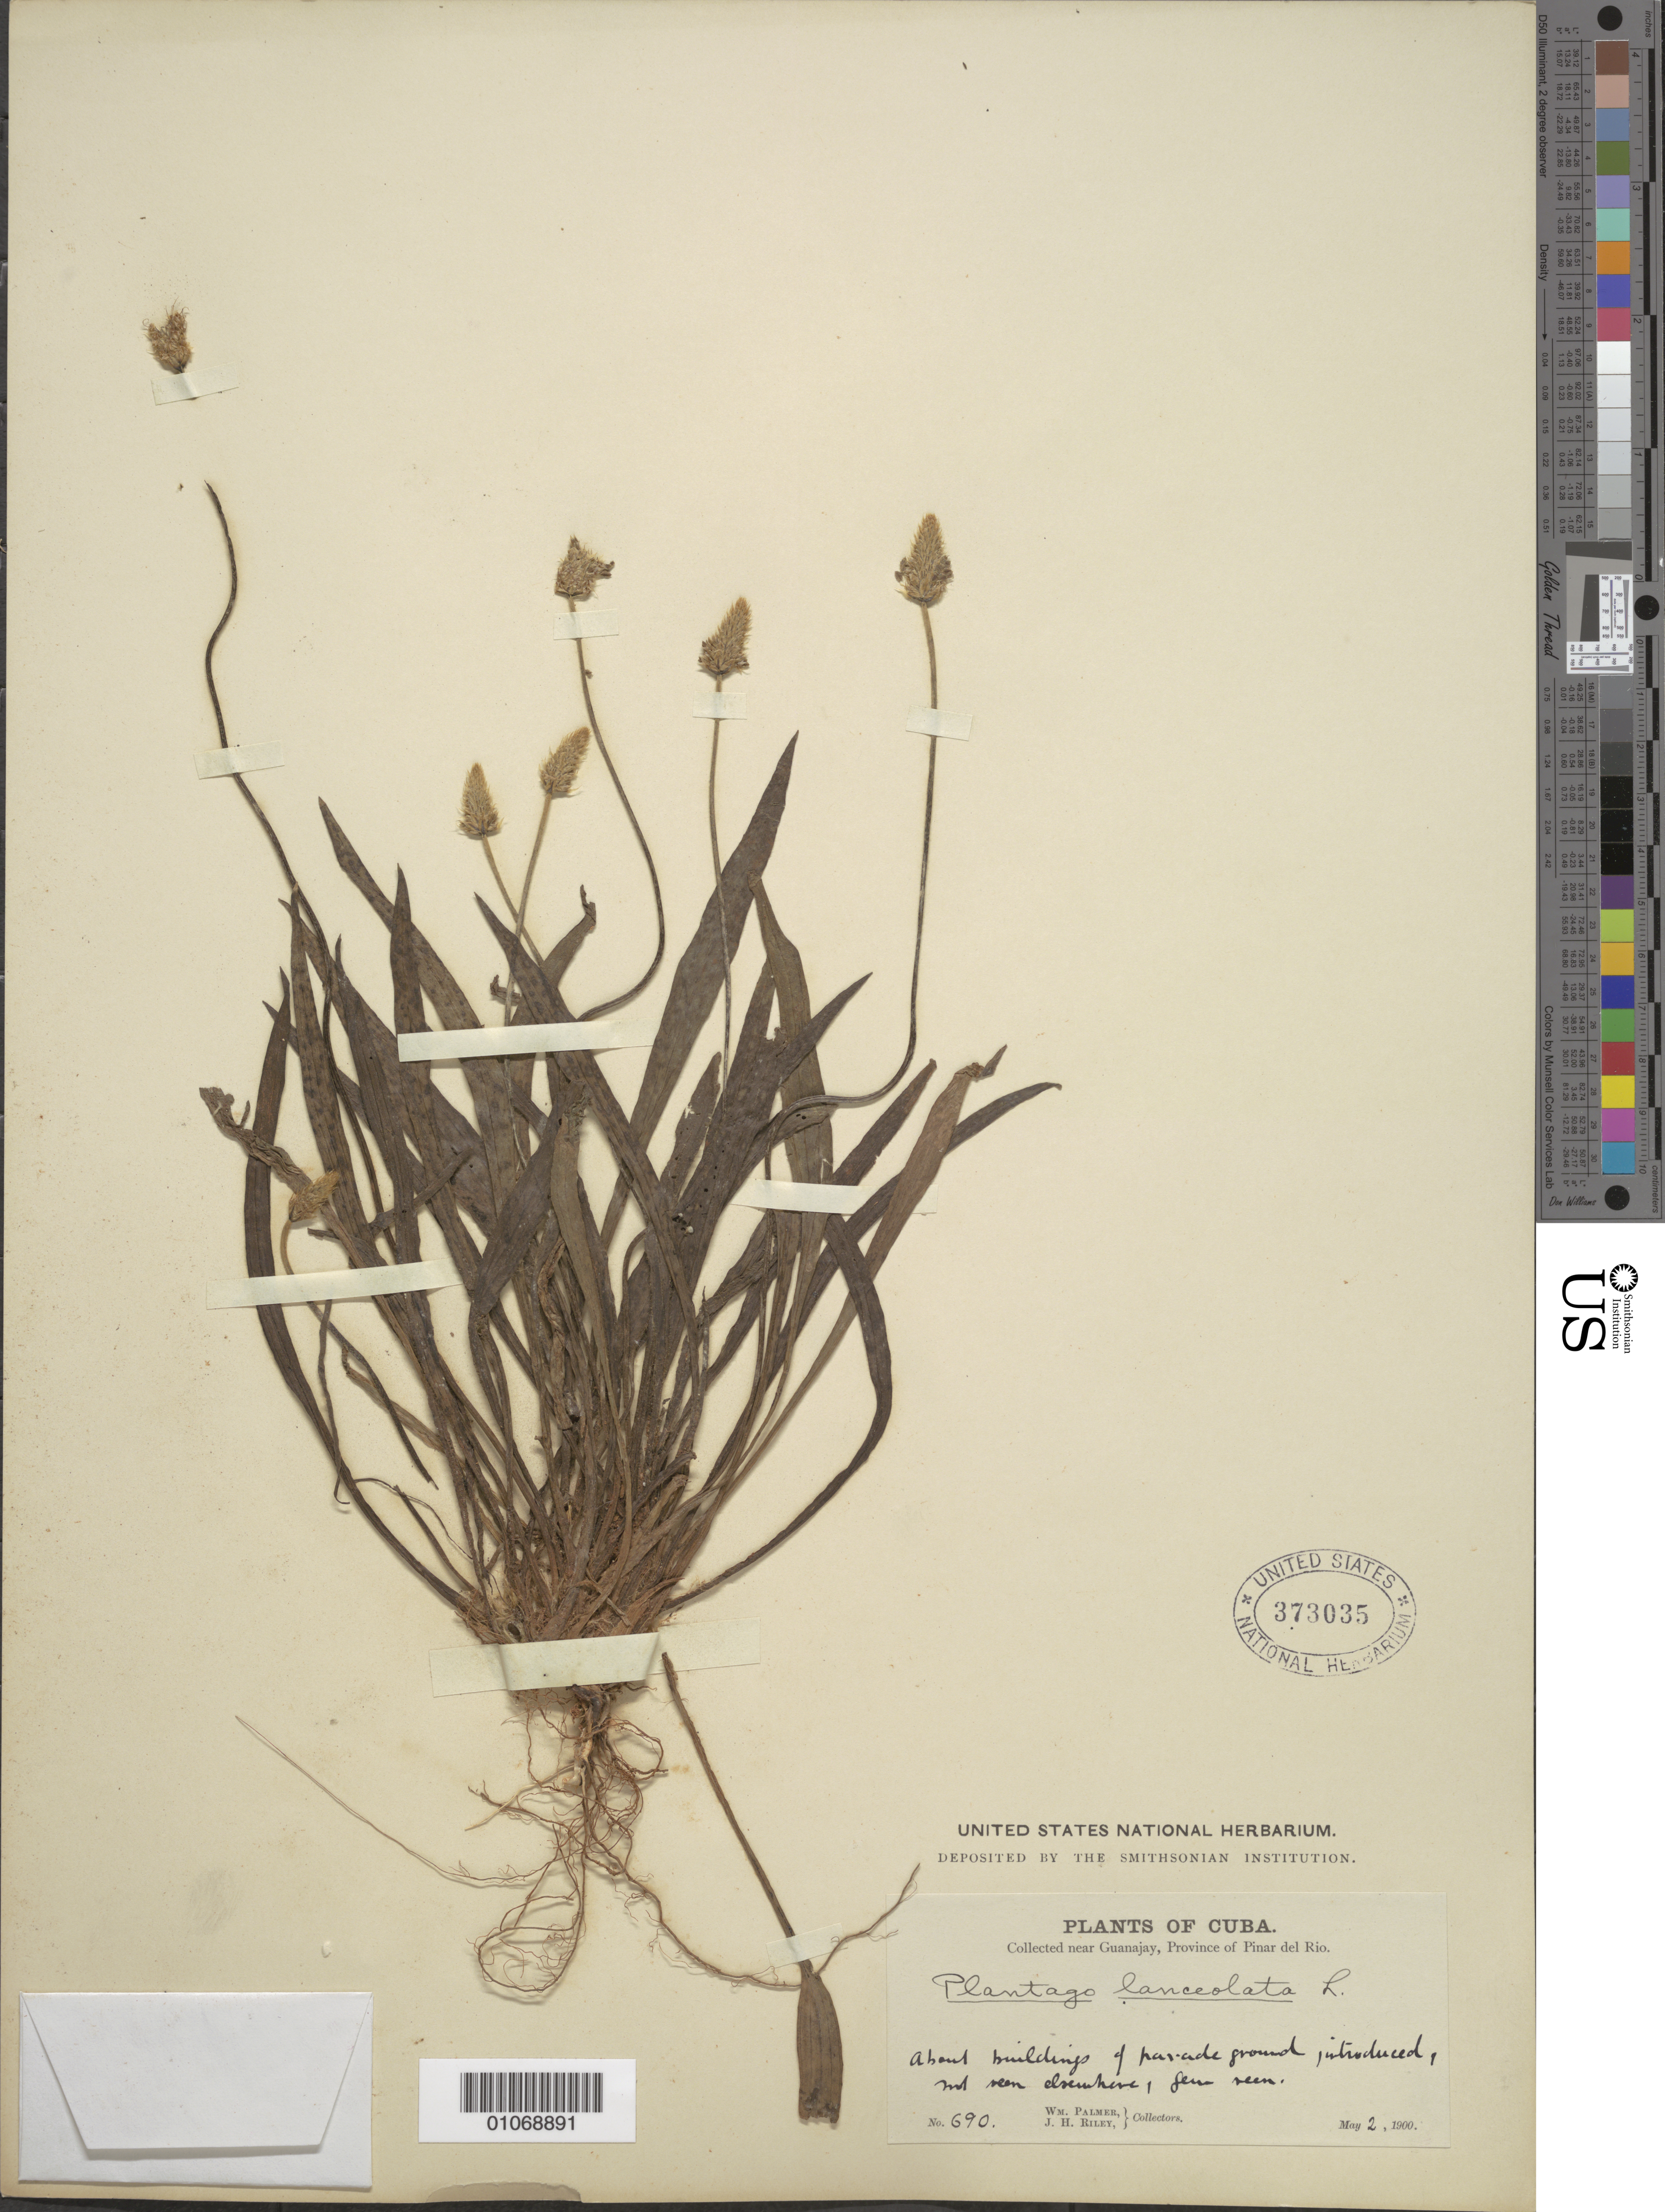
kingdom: Plantae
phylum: Tracheophyta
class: Magnoliopsida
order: Lamiales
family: Plantaginaceae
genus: Plantago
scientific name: Plantago lanceolata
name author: L.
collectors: W. Palmer & J. H. Riley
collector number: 690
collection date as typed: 02 May 1900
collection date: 1900-05-02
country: Cuba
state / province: Pinar del Rio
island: Cuba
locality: Collected near Guanajay About buildings of parade ground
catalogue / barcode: US 373035